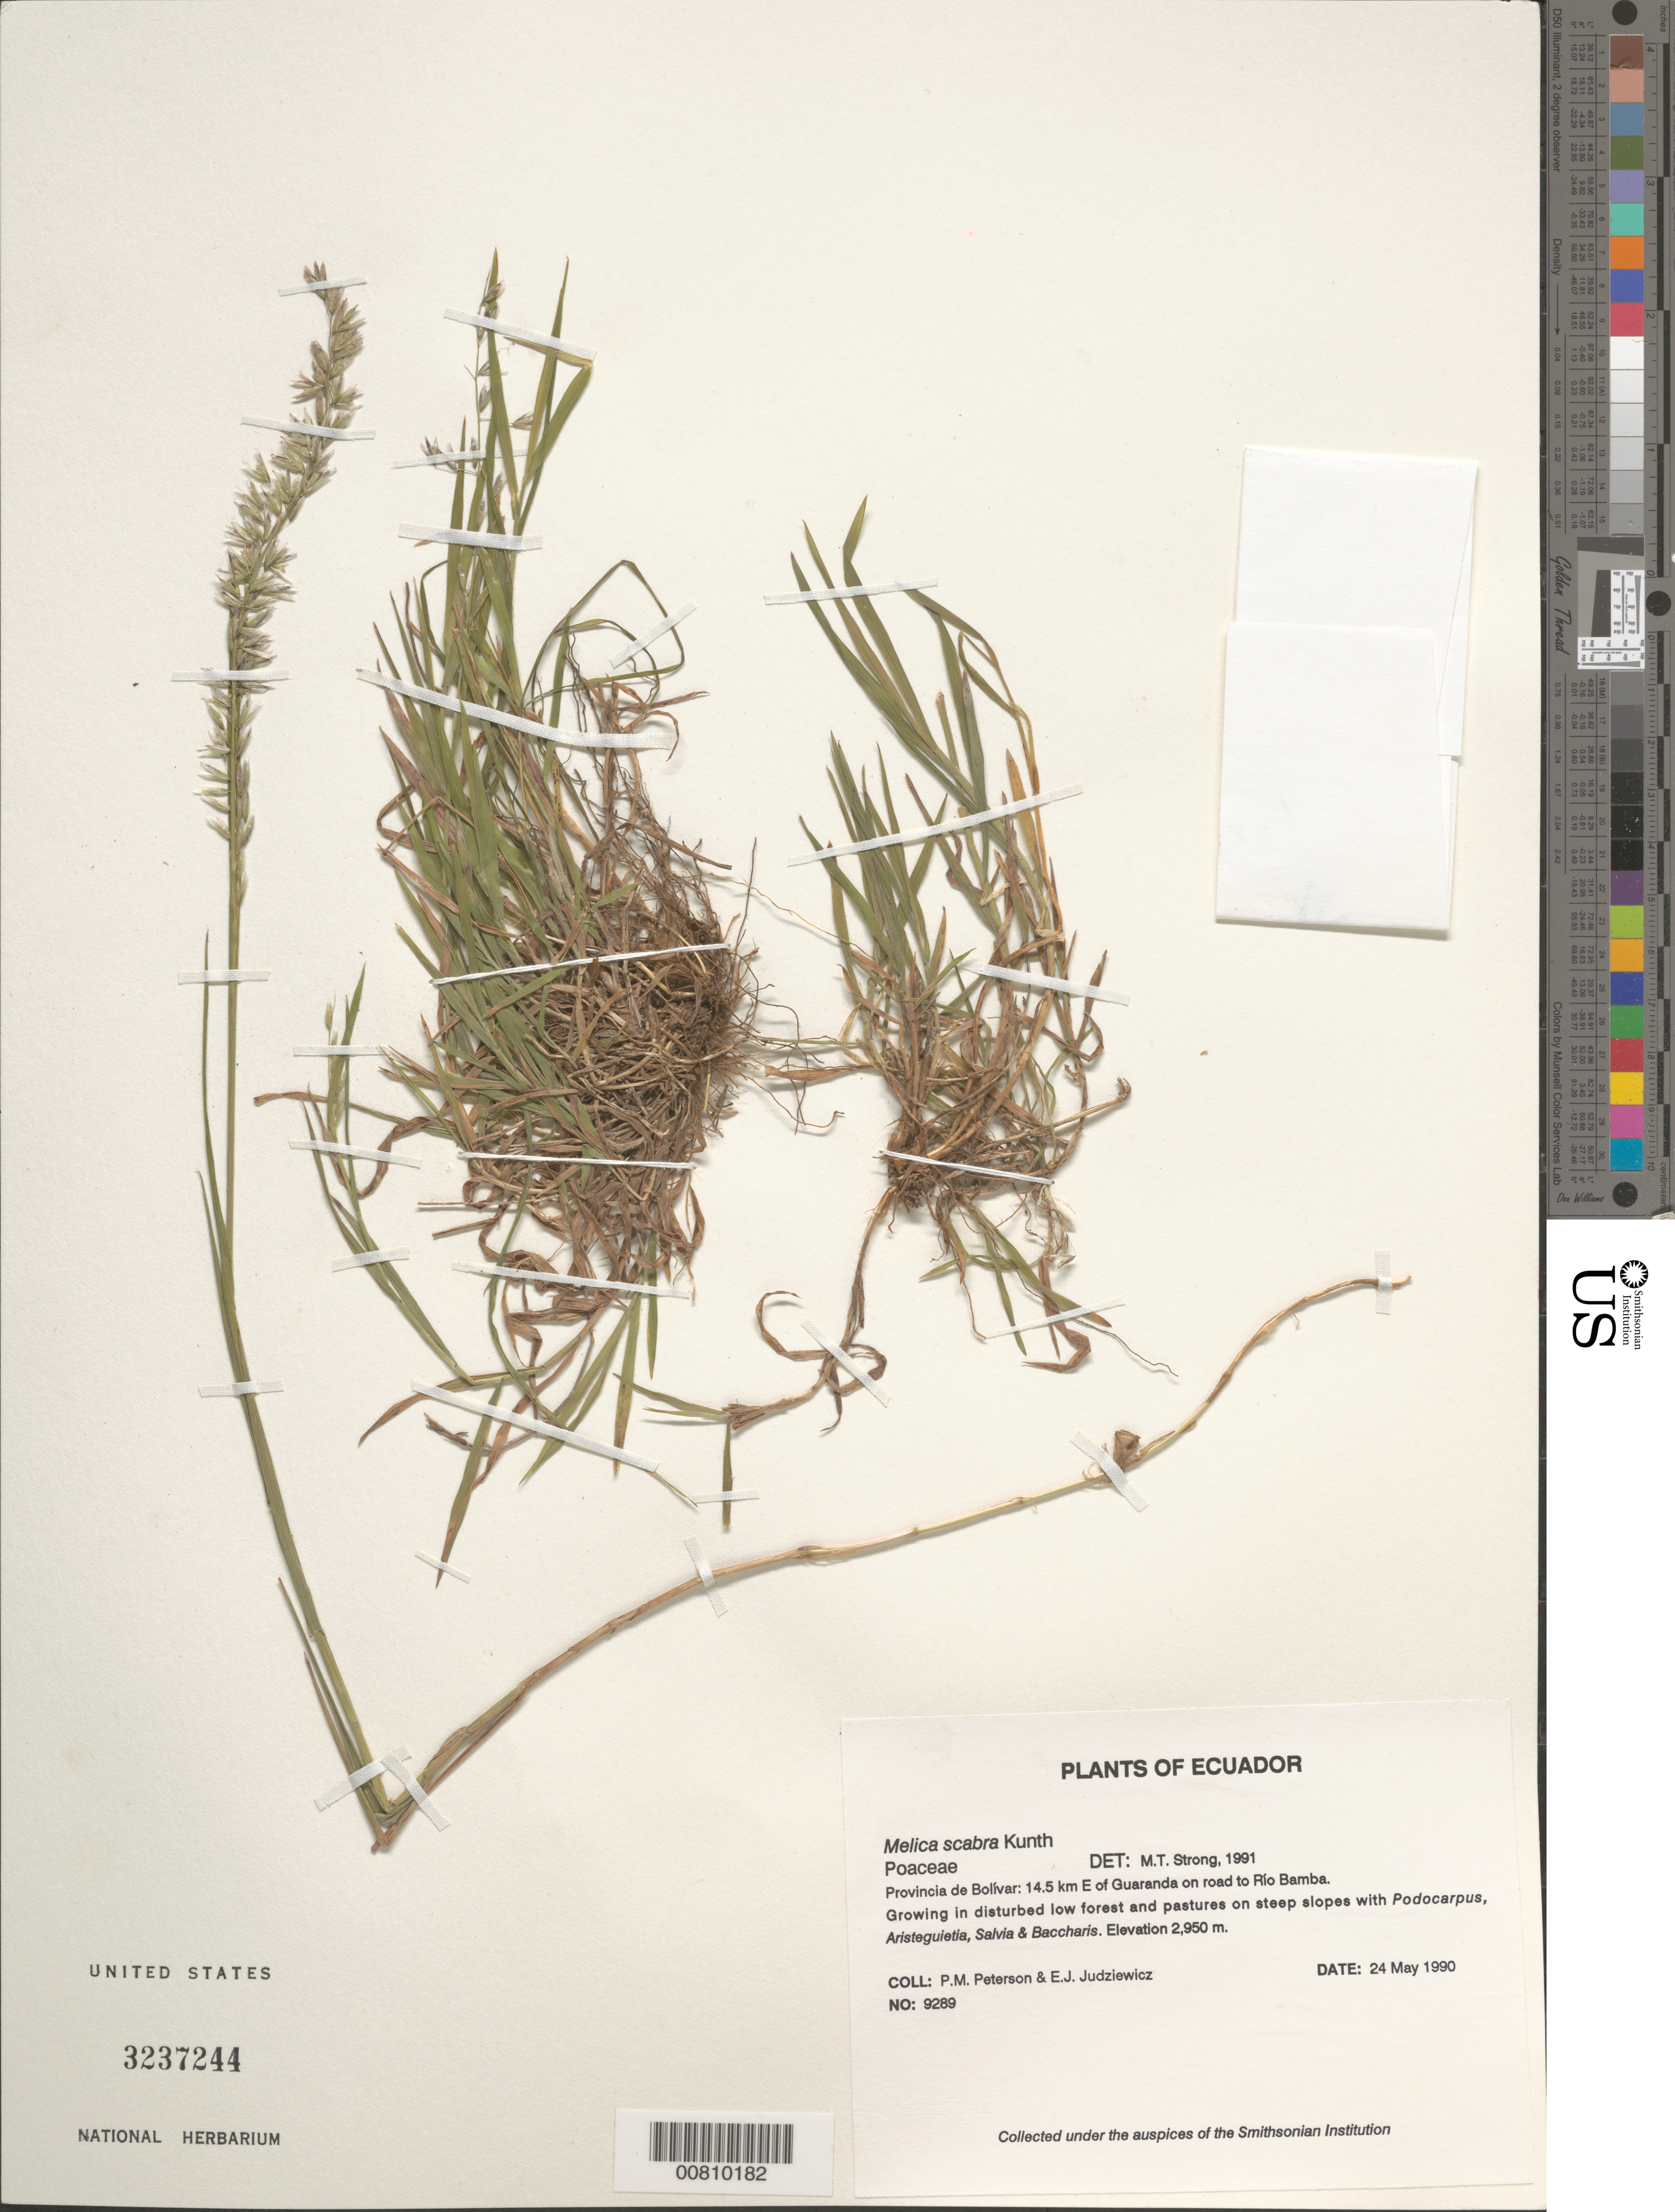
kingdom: Plantae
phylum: Tracheophyta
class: Liliopsida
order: Poales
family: Poaceae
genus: Melica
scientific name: Melica scabra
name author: Kunth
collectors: P. M. Peterson & E. J. Judziewicz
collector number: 09289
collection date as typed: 24 May 1990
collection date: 1990-05-24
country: Ecuador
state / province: Bolivar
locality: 14.5 km E of Guaranda on road to Río Bamba.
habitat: Growing in disturbed low forest and pastures on steep slopes with Podocarpus, Aristeguietia, Salvia & Baccharis.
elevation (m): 2950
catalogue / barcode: US 3237244